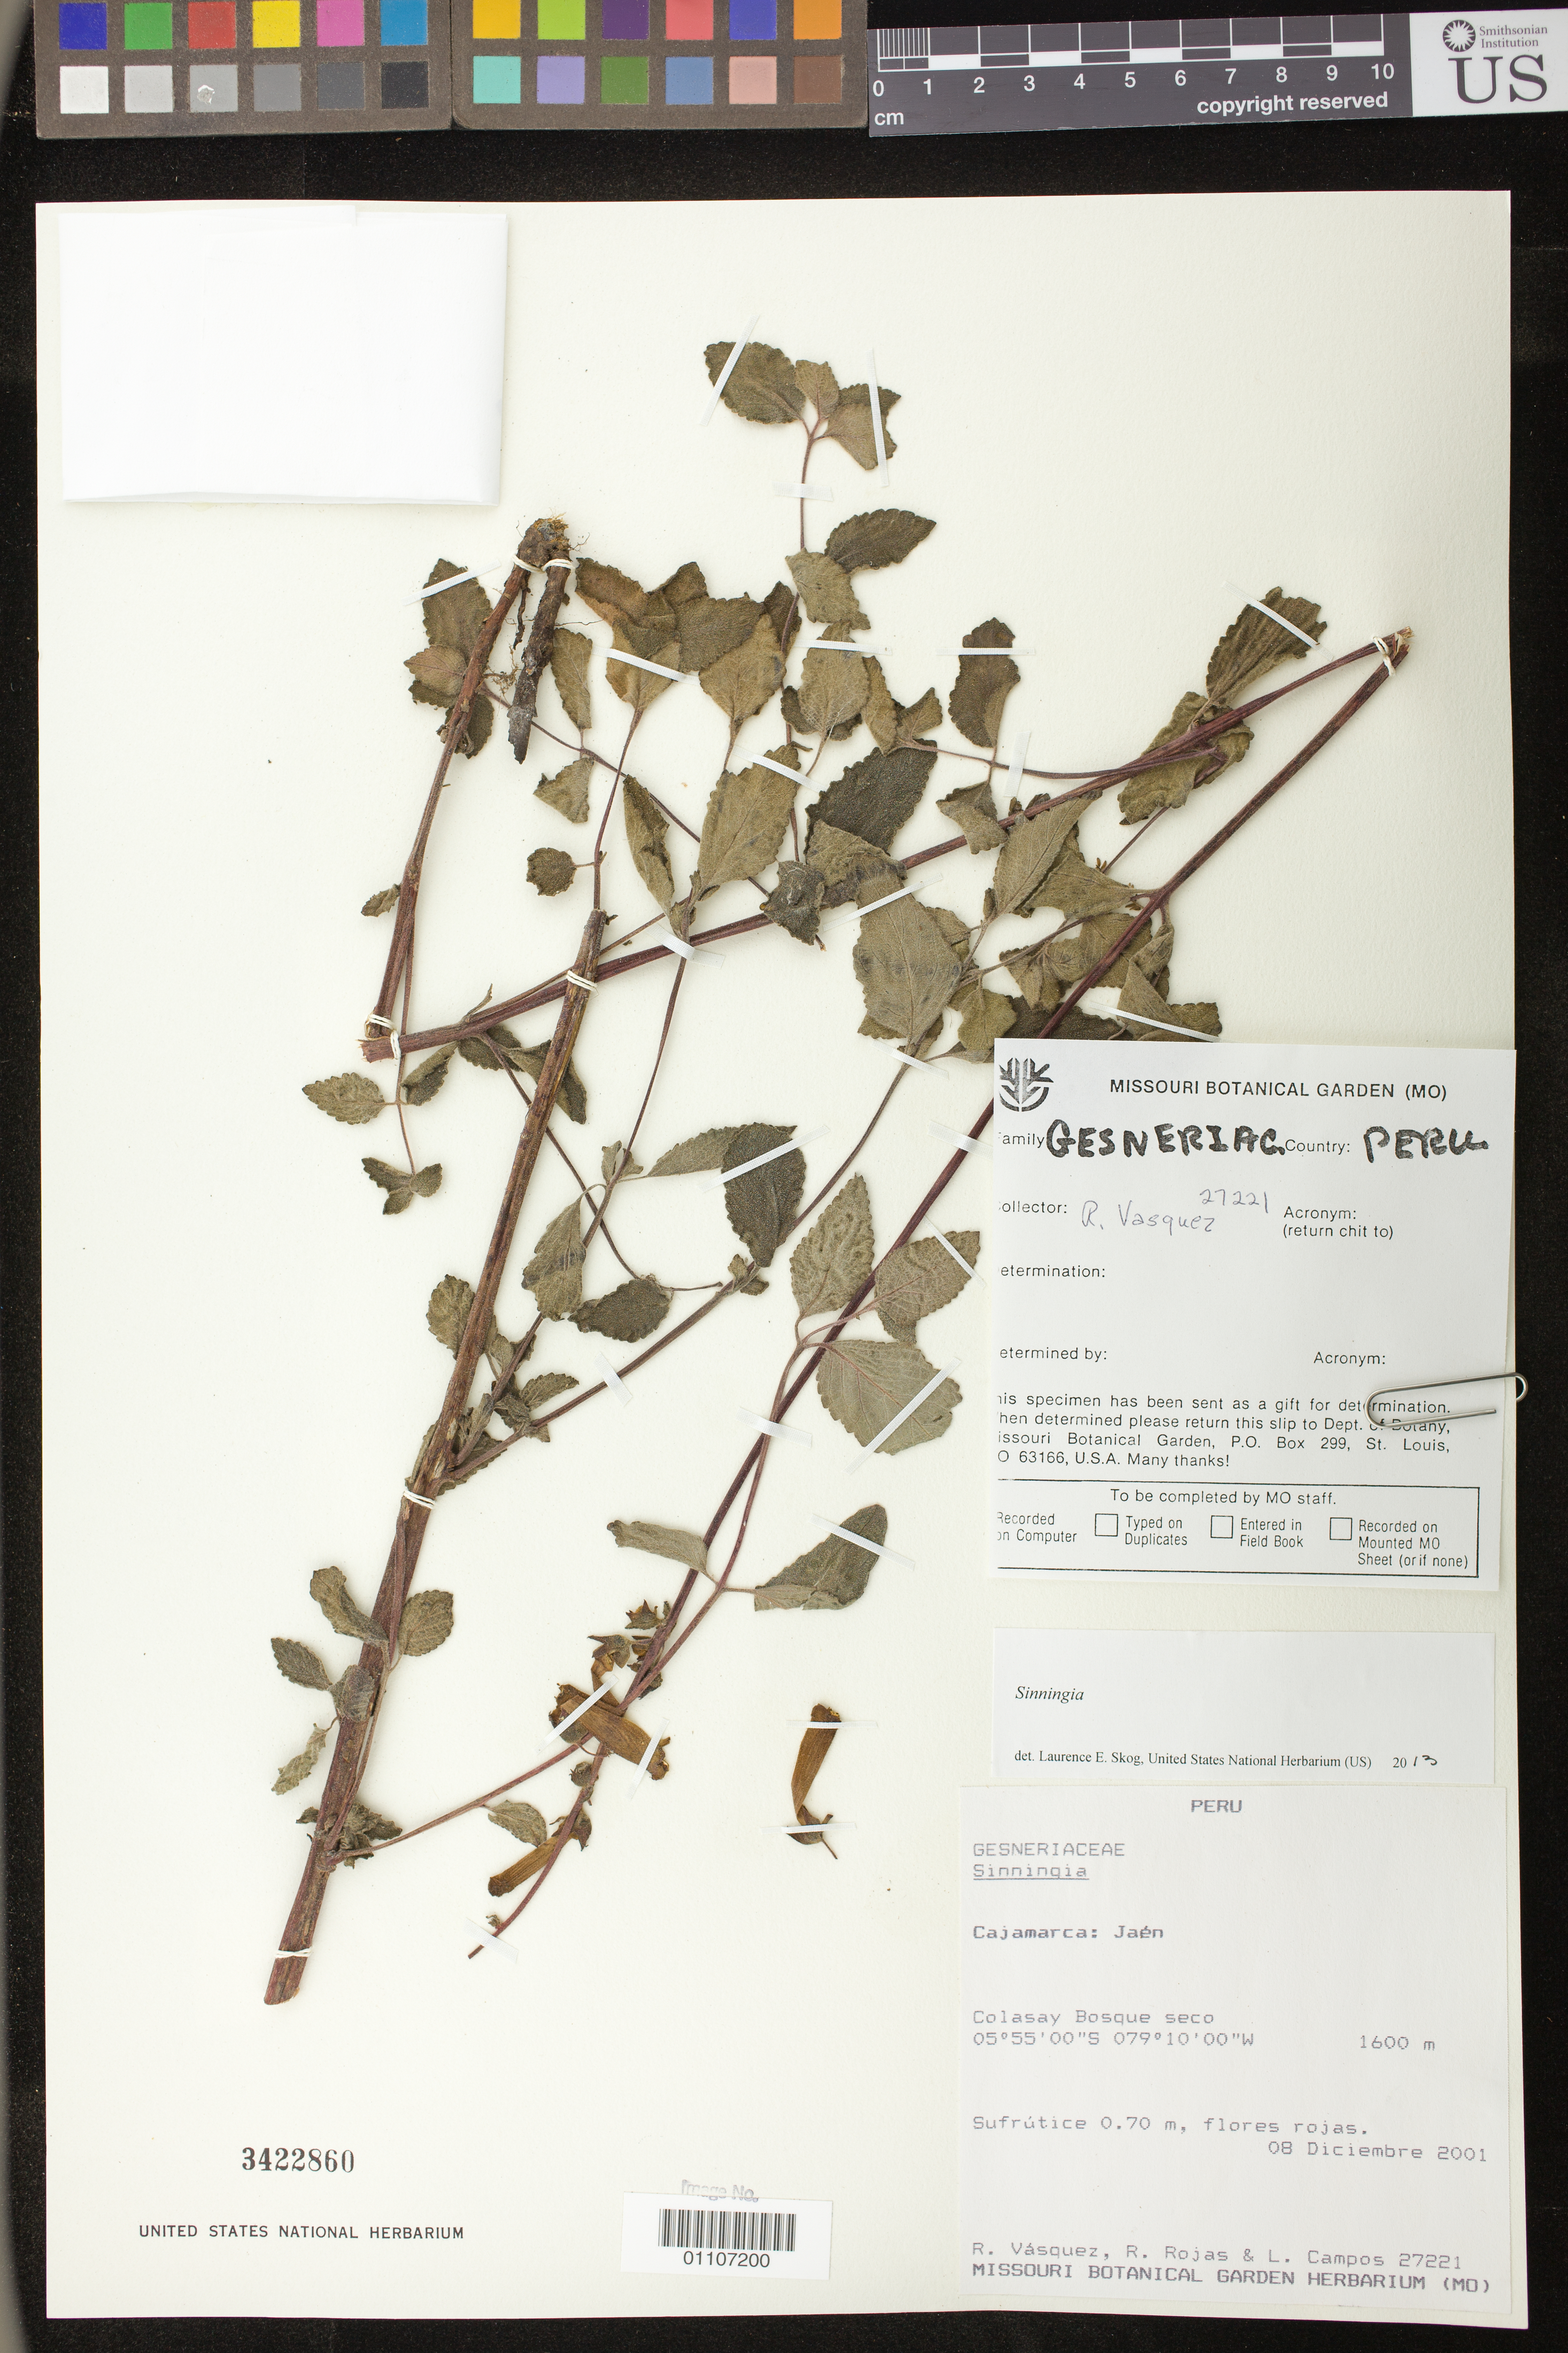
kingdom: Plantae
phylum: Tracheophyta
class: Magnoliopsida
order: Lamiales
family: Gesneriaceae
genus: Sinningia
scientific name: Sinningia sp.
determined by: Skog, Laurence E.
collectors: R. Vasquez, R. Rojas & L. Campos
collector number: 27221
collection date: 2001-12-08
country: Peru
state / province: Amazonas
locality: Cajamarca: Jaen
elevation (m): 1600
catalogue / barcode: US 3422860